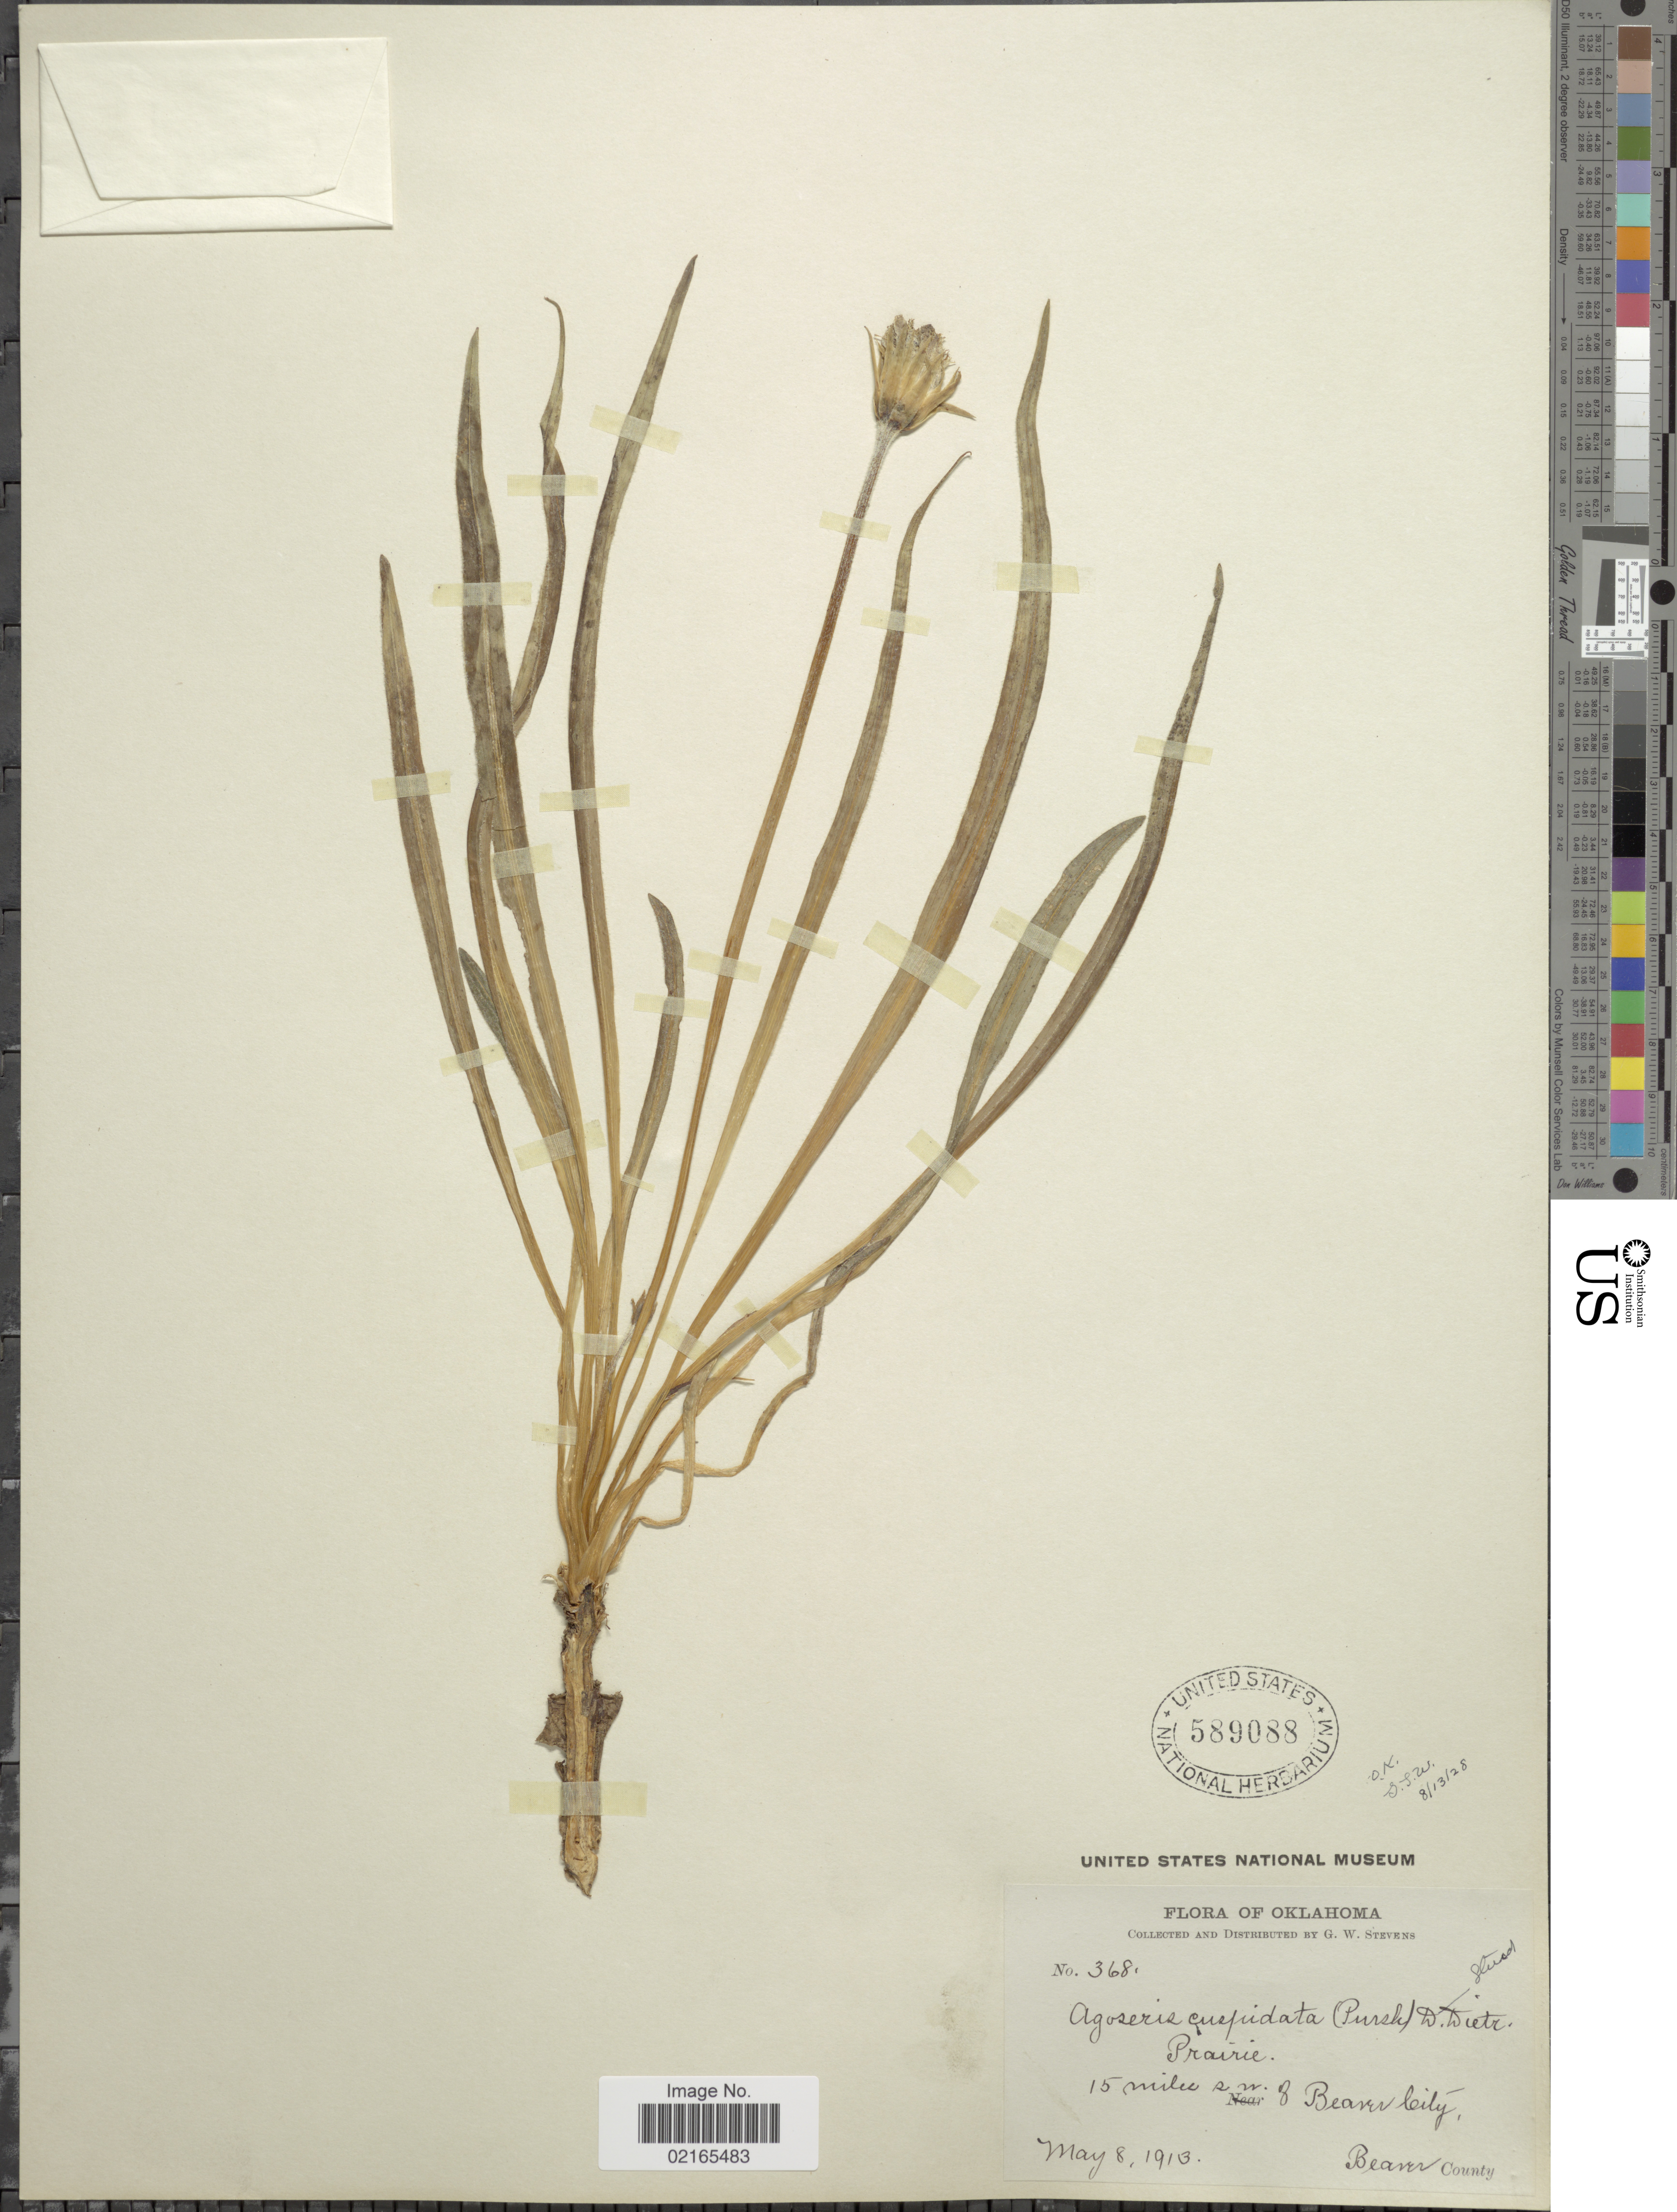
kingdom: Plantae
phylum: Tracheophyta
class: Magnoliopsida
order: Asterales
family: Asteraceae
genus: Nothocalais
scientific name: Nothocalais cuspidata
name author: (Pursh) Greene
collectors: G. W. Stevens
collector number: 368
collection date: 1913-05-08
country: United States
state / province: Oklahoma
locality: Prairie, 15 miles s.w. of Beaver City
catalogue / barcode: US 589088